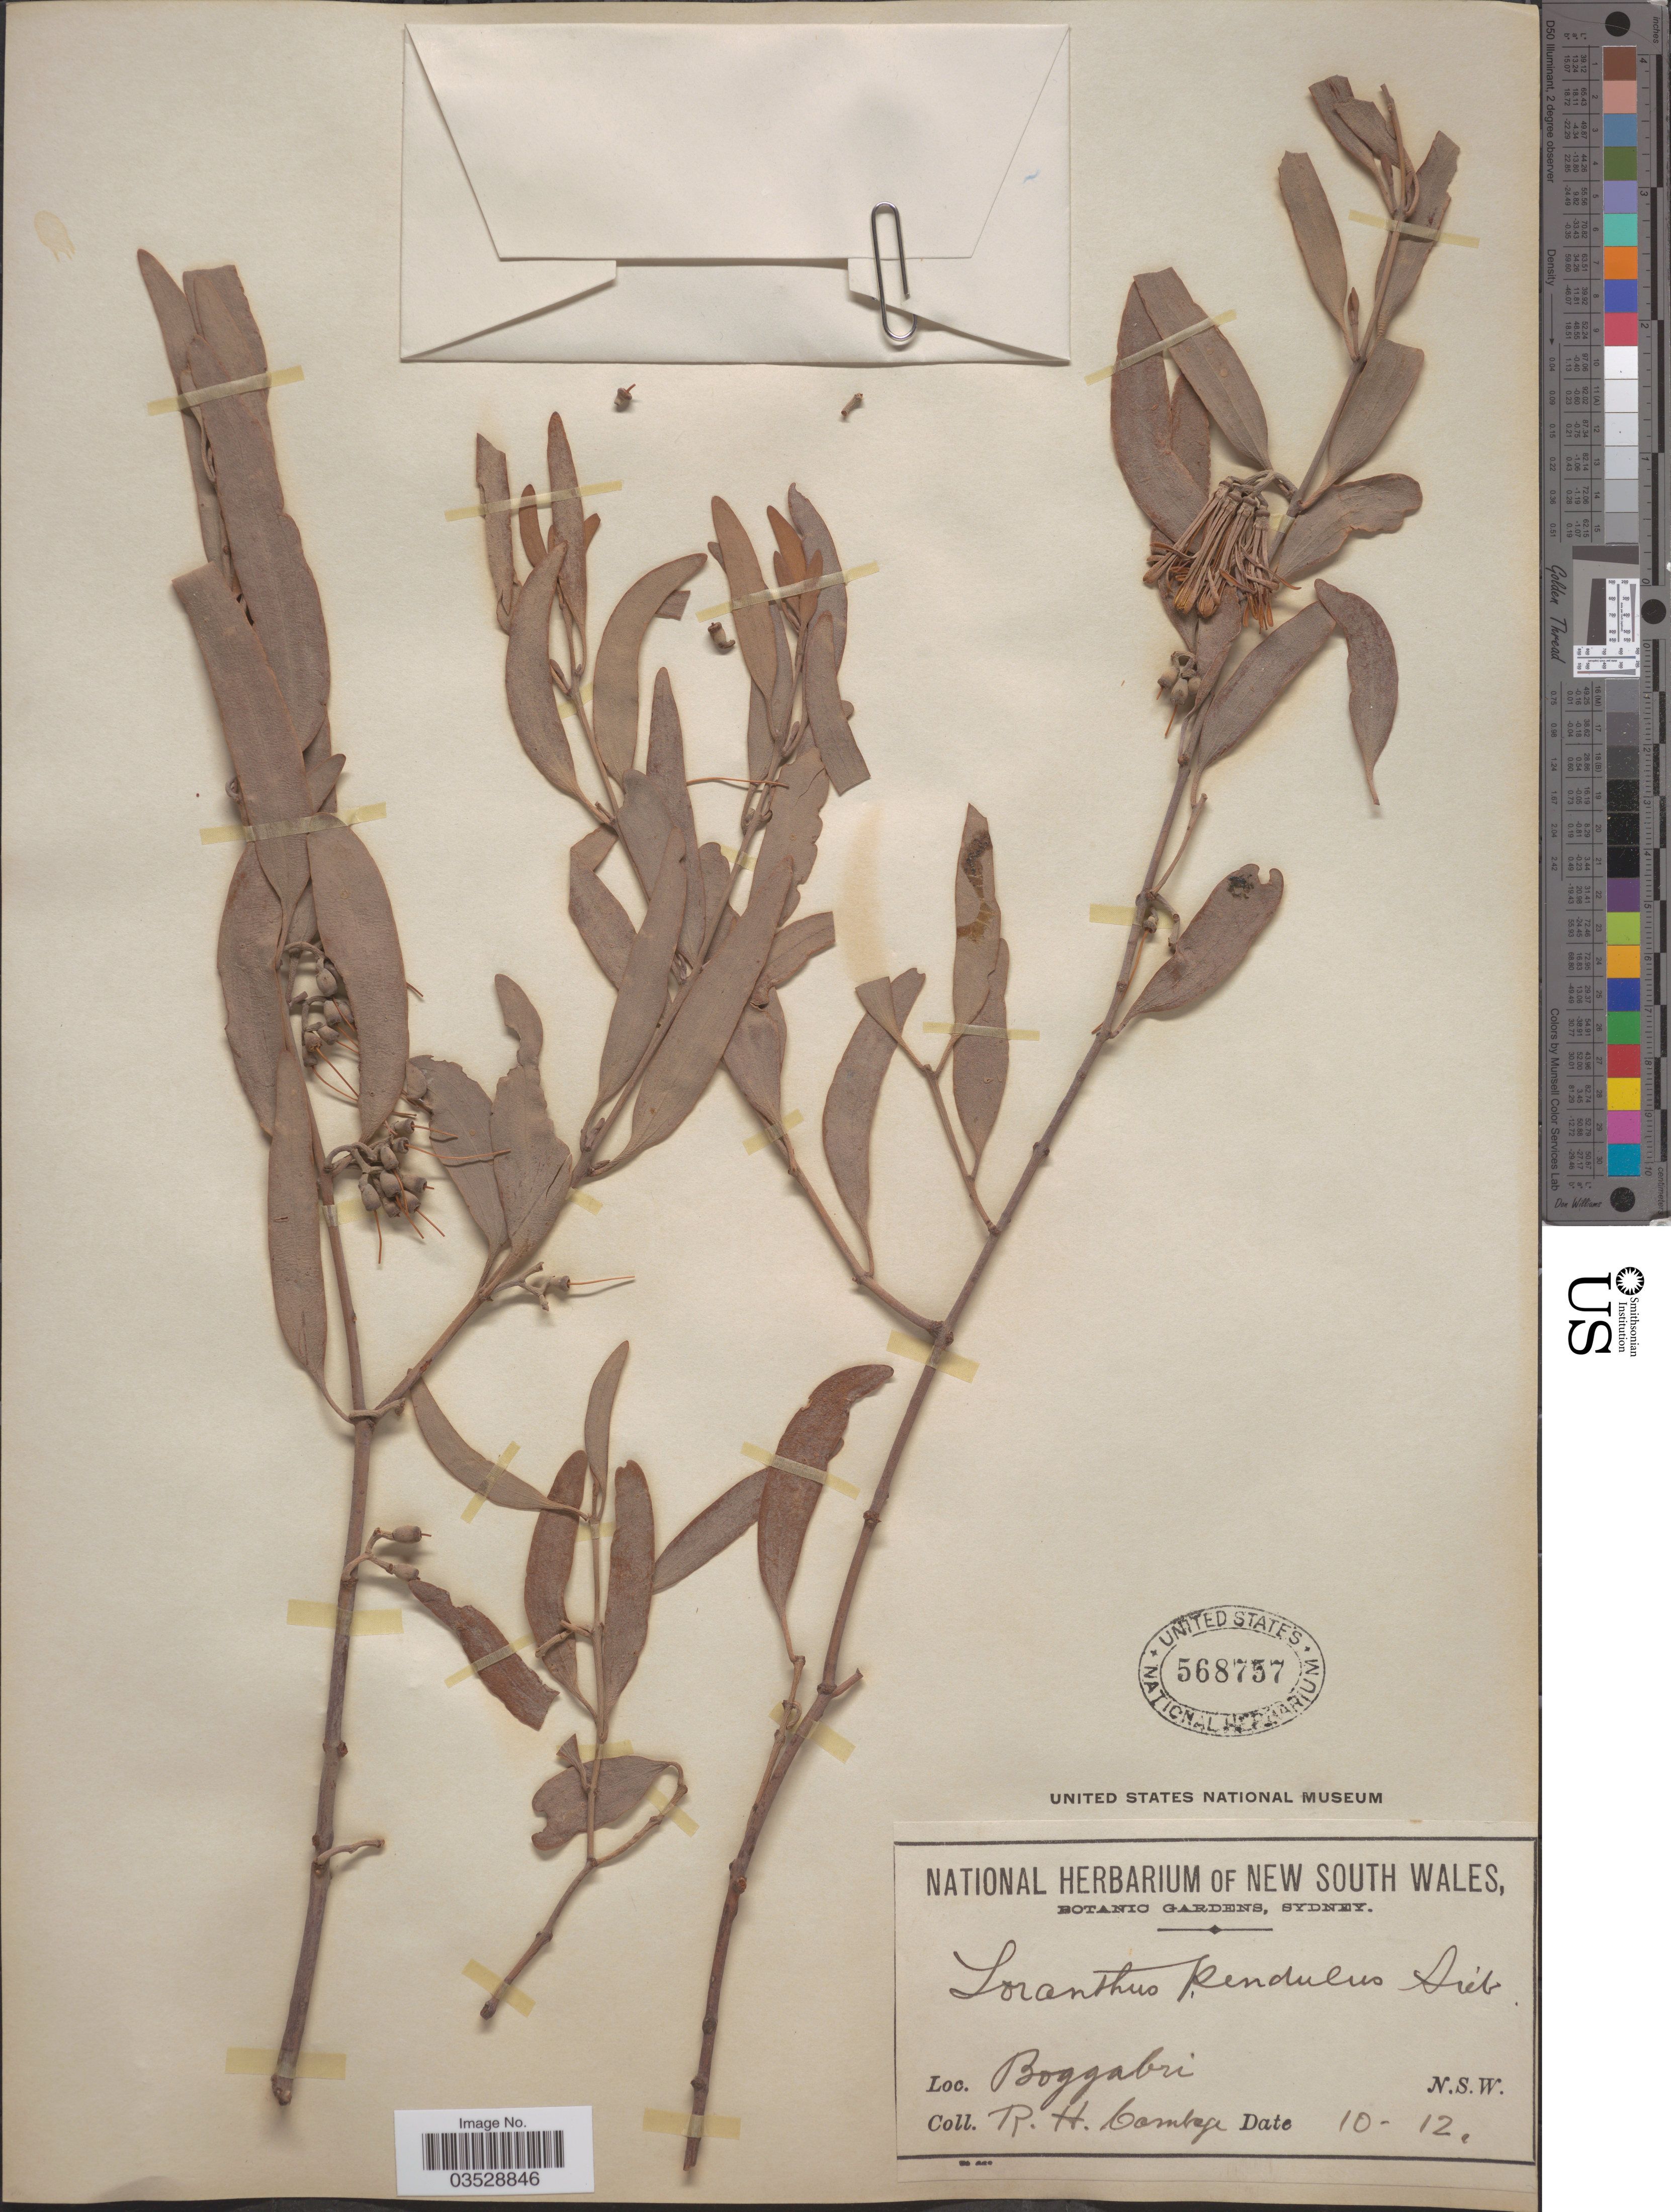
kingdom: Plantae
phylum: Tracheophyta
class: Magnoliopsida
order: Santalales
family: Loranthaceae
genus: Amyema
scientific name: Amyema sp.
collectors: R. Cambage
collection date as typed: Transcribed d/m/y: /10/12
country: Australia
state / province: New South Wales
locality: Boggabri.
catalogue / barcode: US 568757